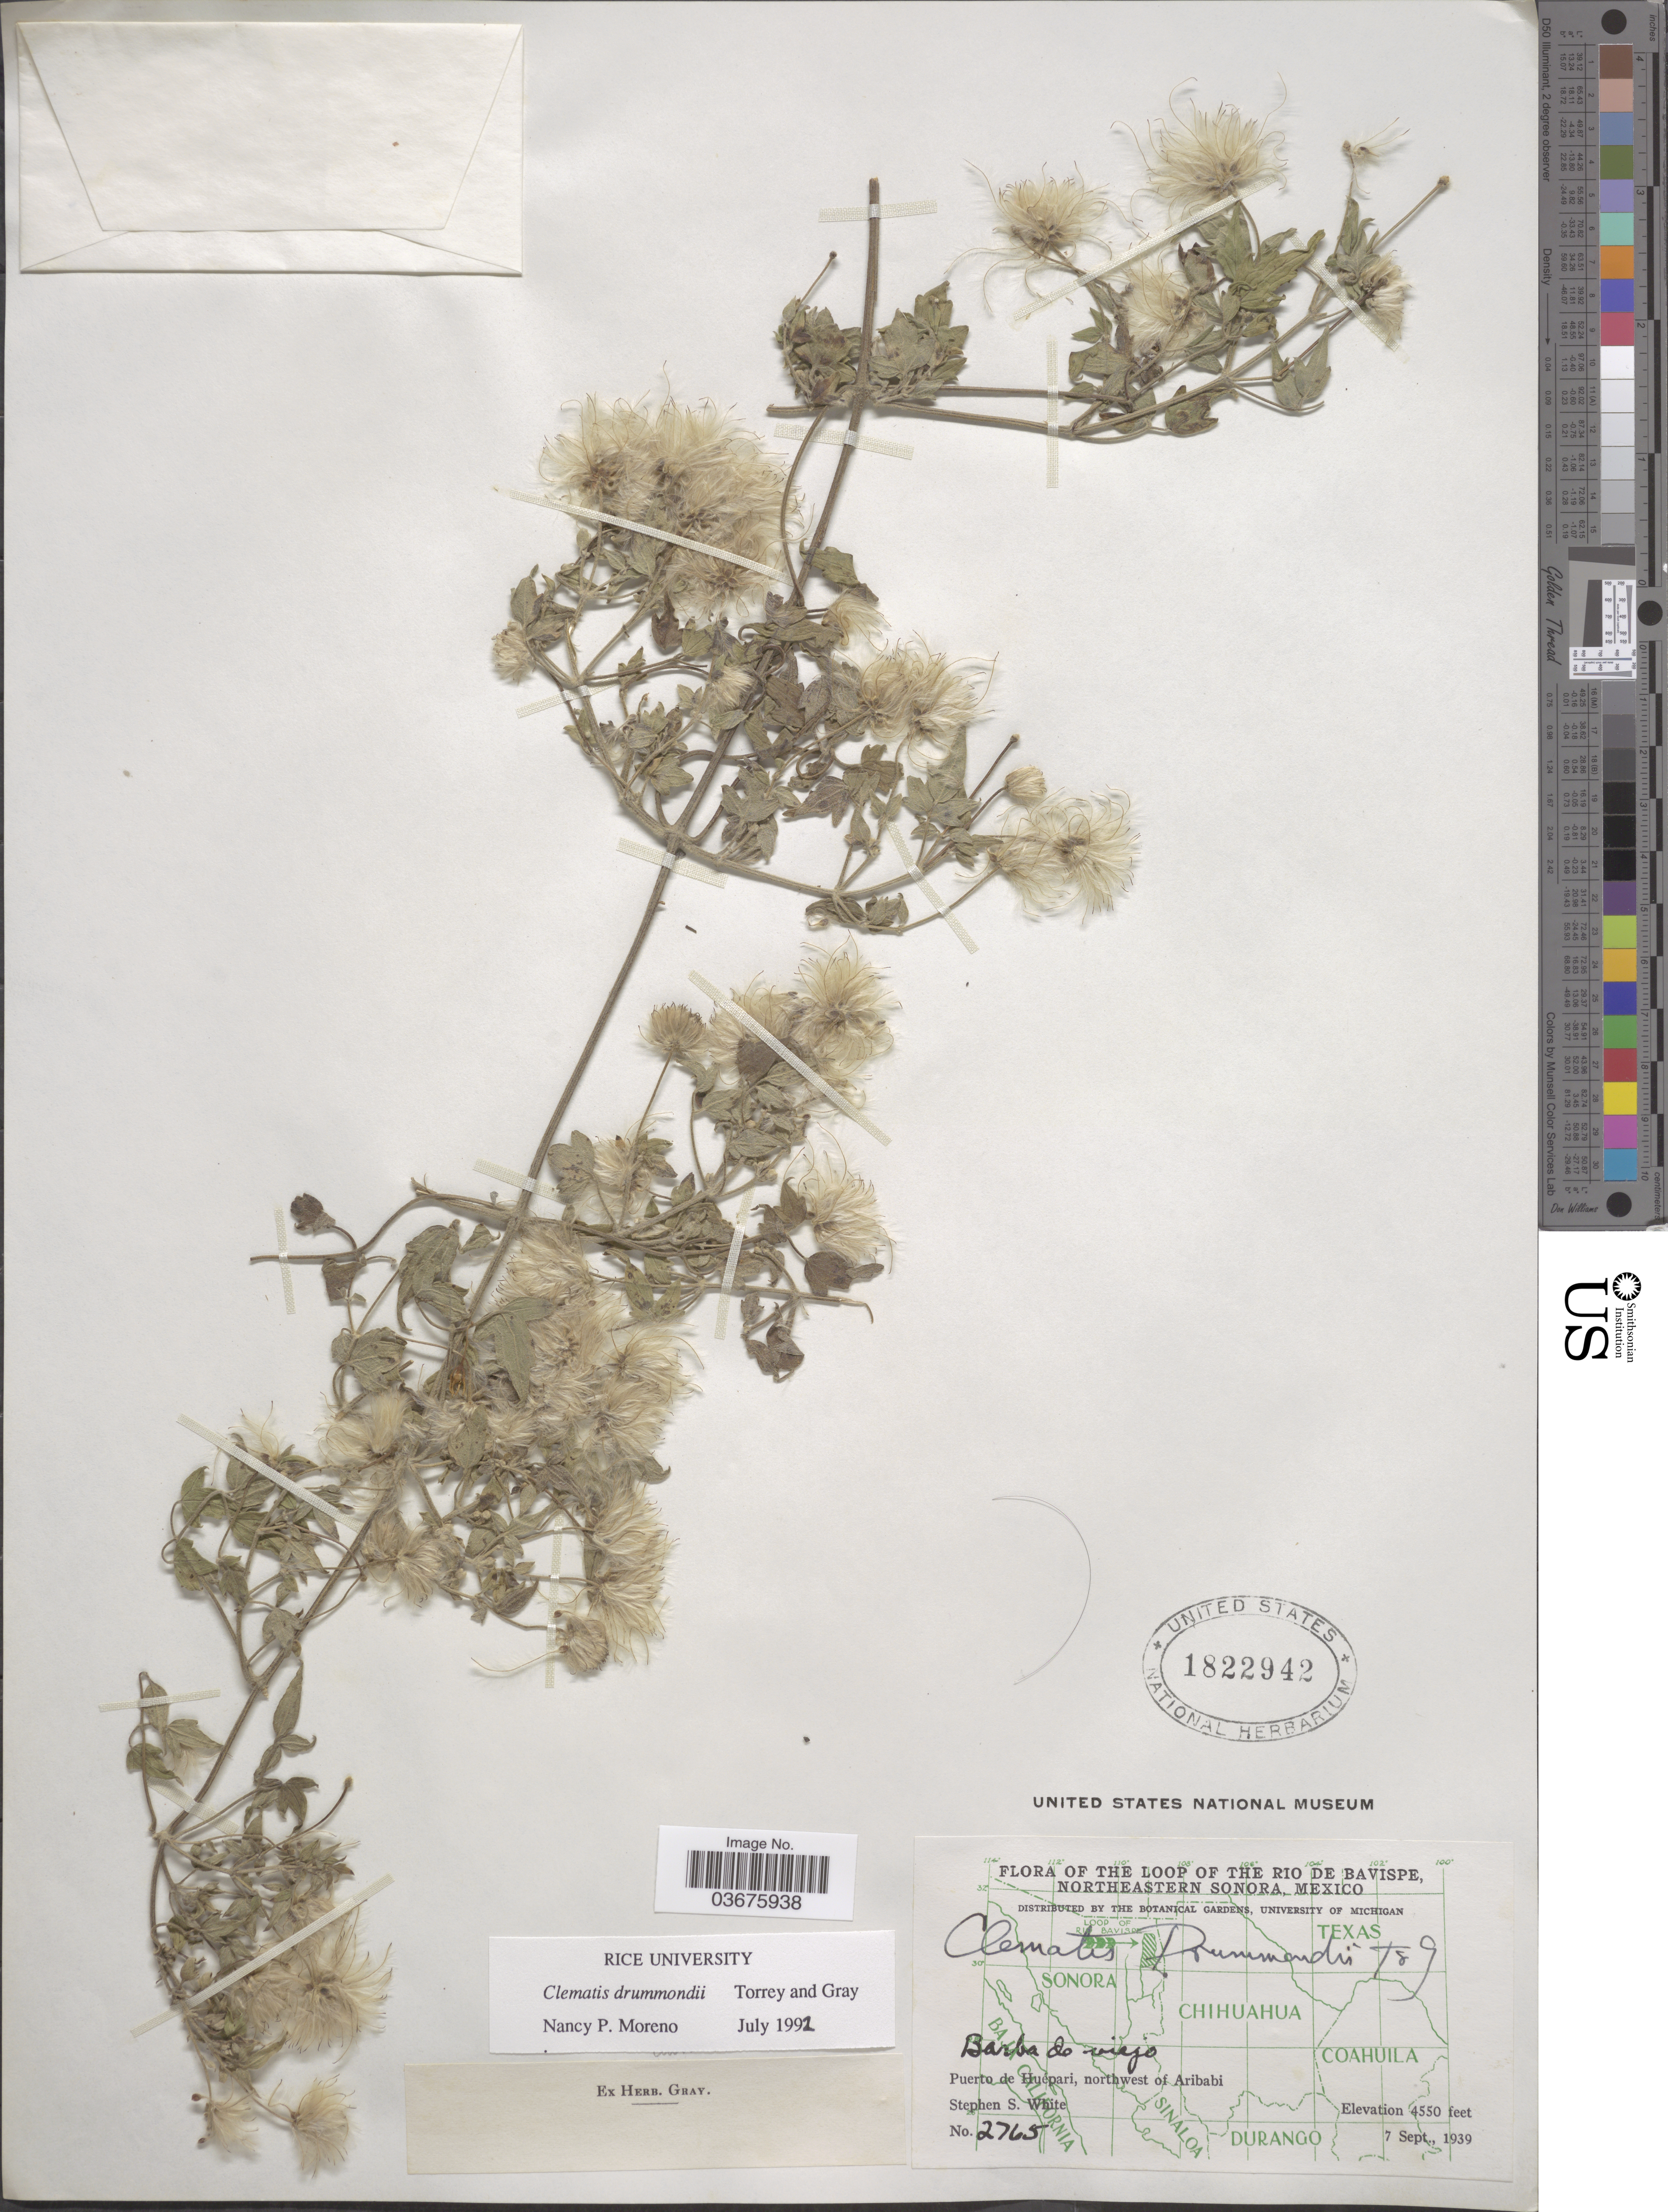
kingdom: Plantae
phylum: Tracheophyta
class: Magnoliopsida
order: Ranunculales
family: Ranunculaceae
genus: Clematis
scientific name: Clematis drummondii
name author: Torr. & A. Gray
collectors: S. S. White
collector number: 2765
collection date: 1939-09-07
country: Mexico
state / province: Sonora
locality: The Loop of The Rio de Bavispe, Northeastern Sonora. Barba de viejo. Puerto de Huepari, northwest of Aribabi.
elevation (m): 1387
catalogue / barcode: US 1822942